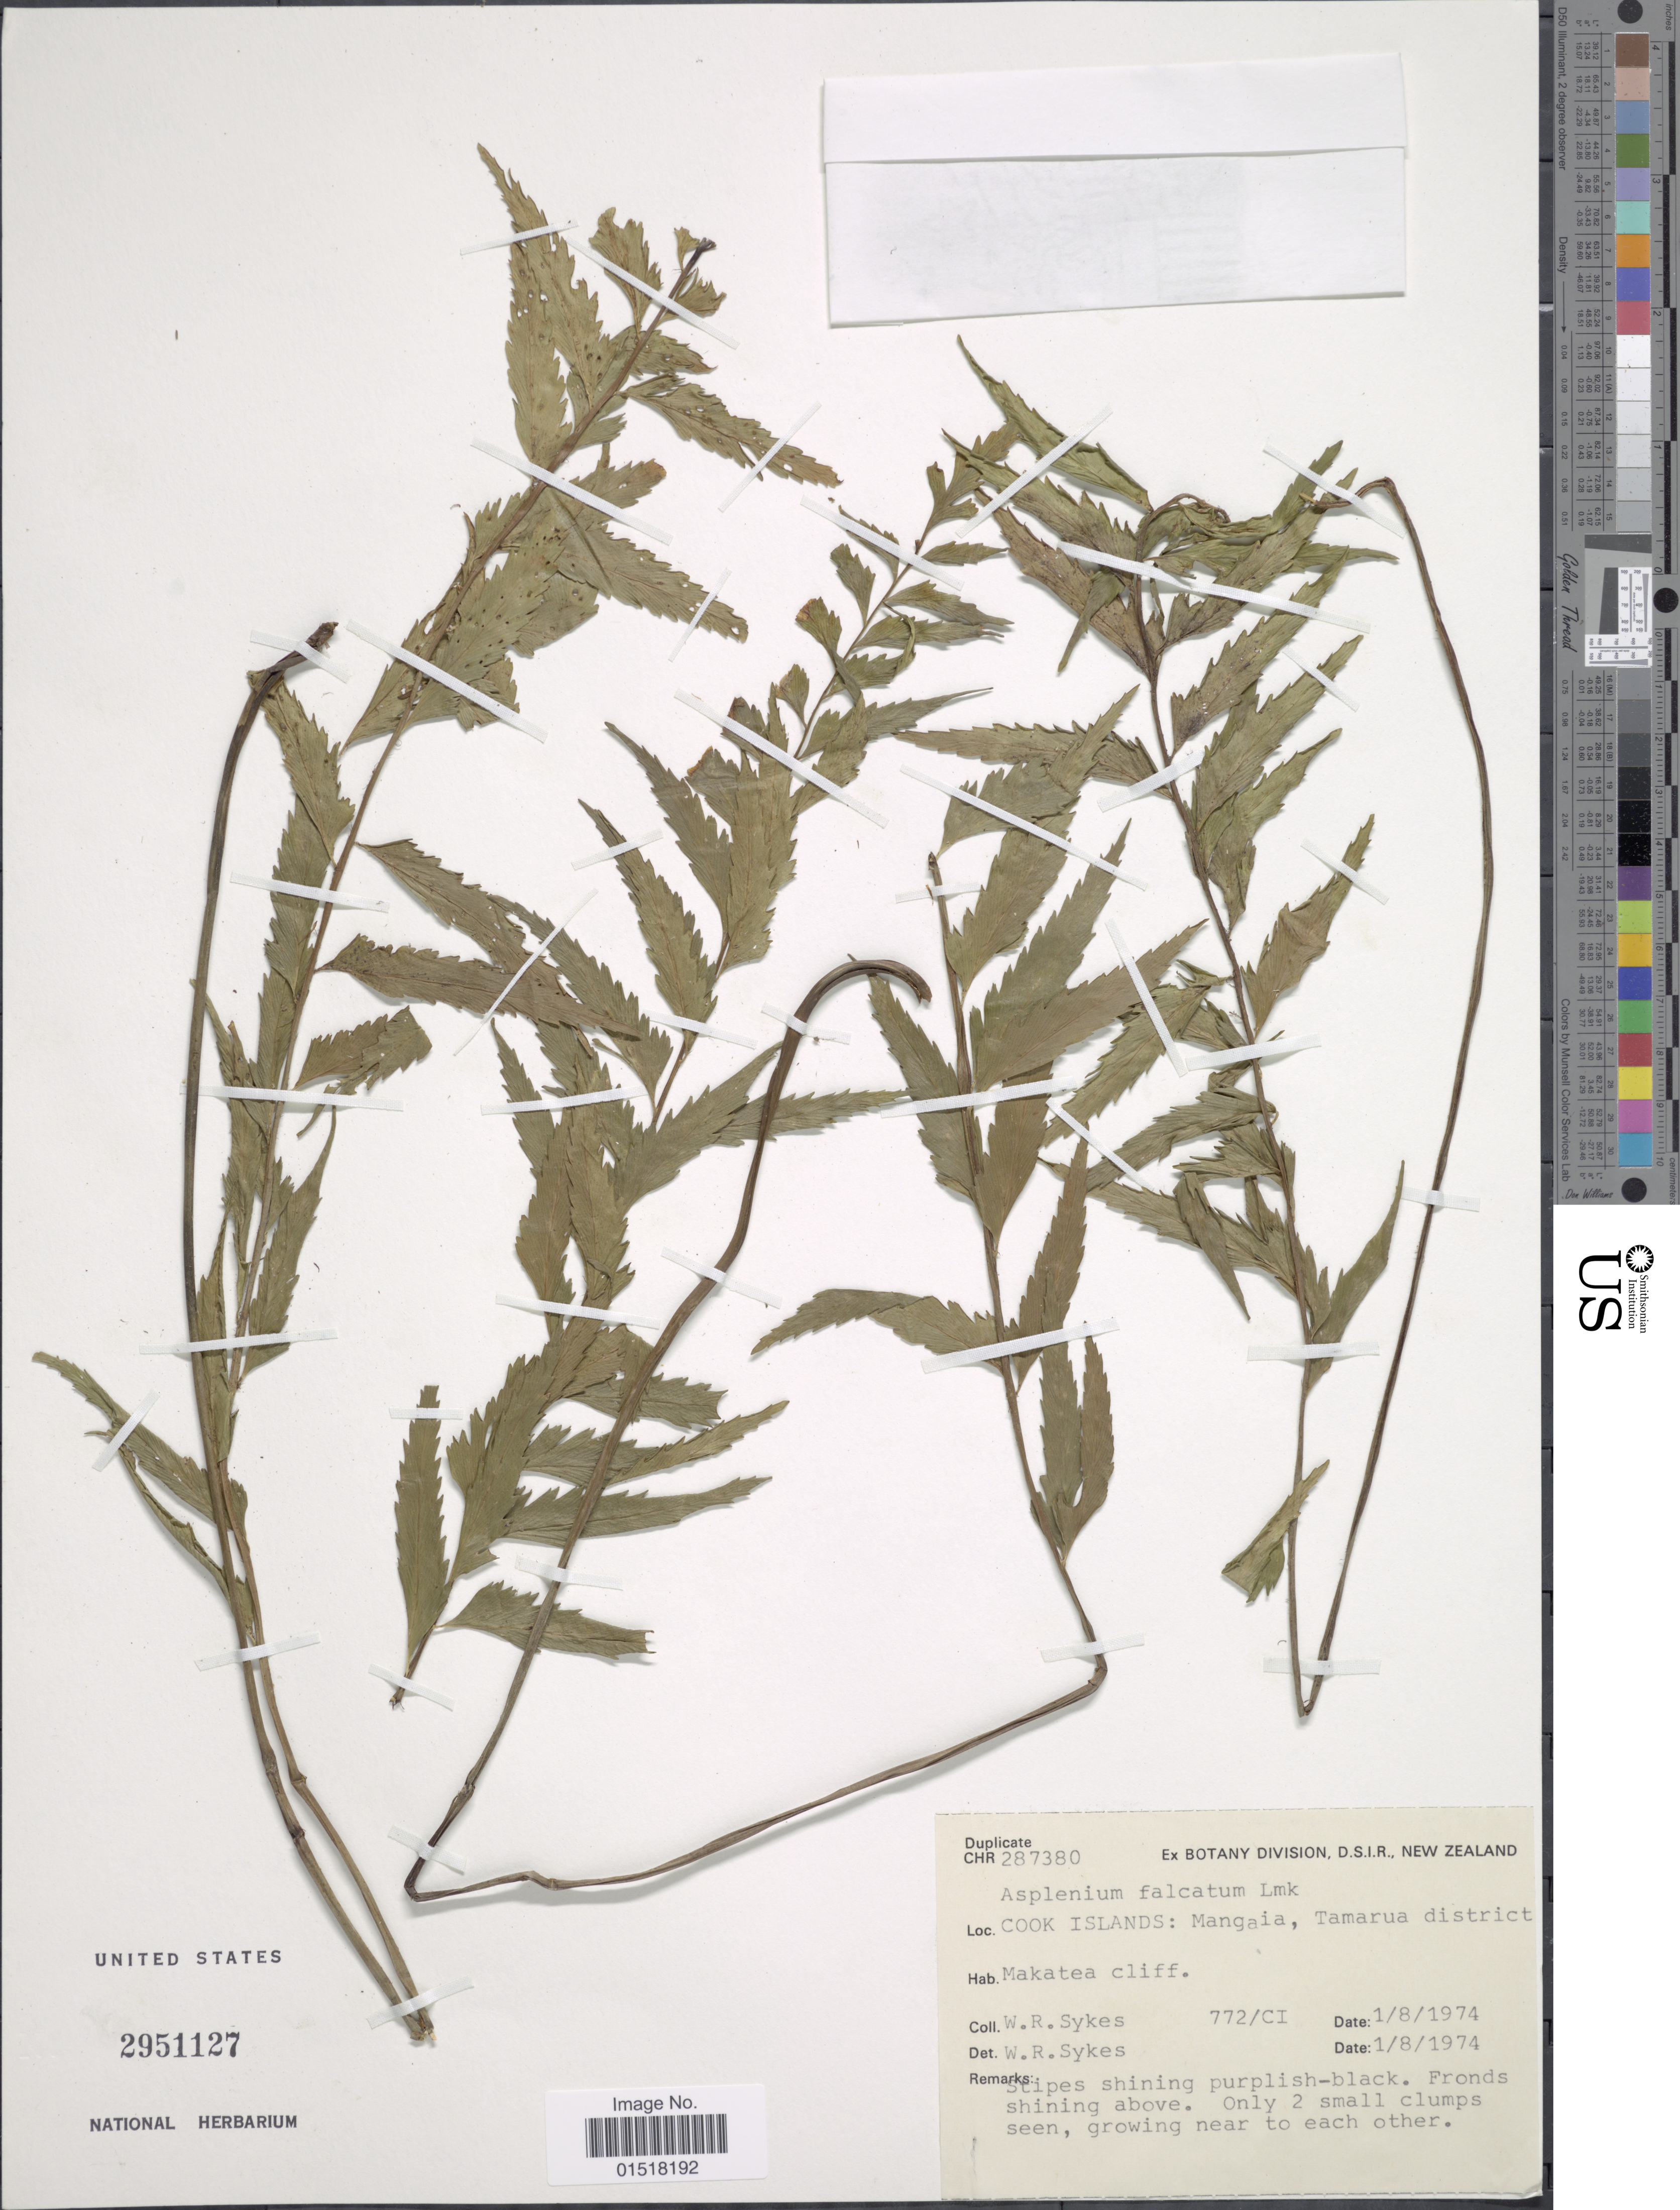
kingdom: Plantae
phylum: Tracheophyta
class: Polypodiopsida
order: Polypodiales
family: Aspleniaceae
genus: Asplenium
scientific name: Asplenium polyodon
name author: G. Forst.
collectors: W. R. Sykes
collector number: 772/CI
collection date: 1974-08-01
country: Cook Islands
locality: Cook Islands: Magaia, Tamarua district.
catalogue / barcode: US 2951127